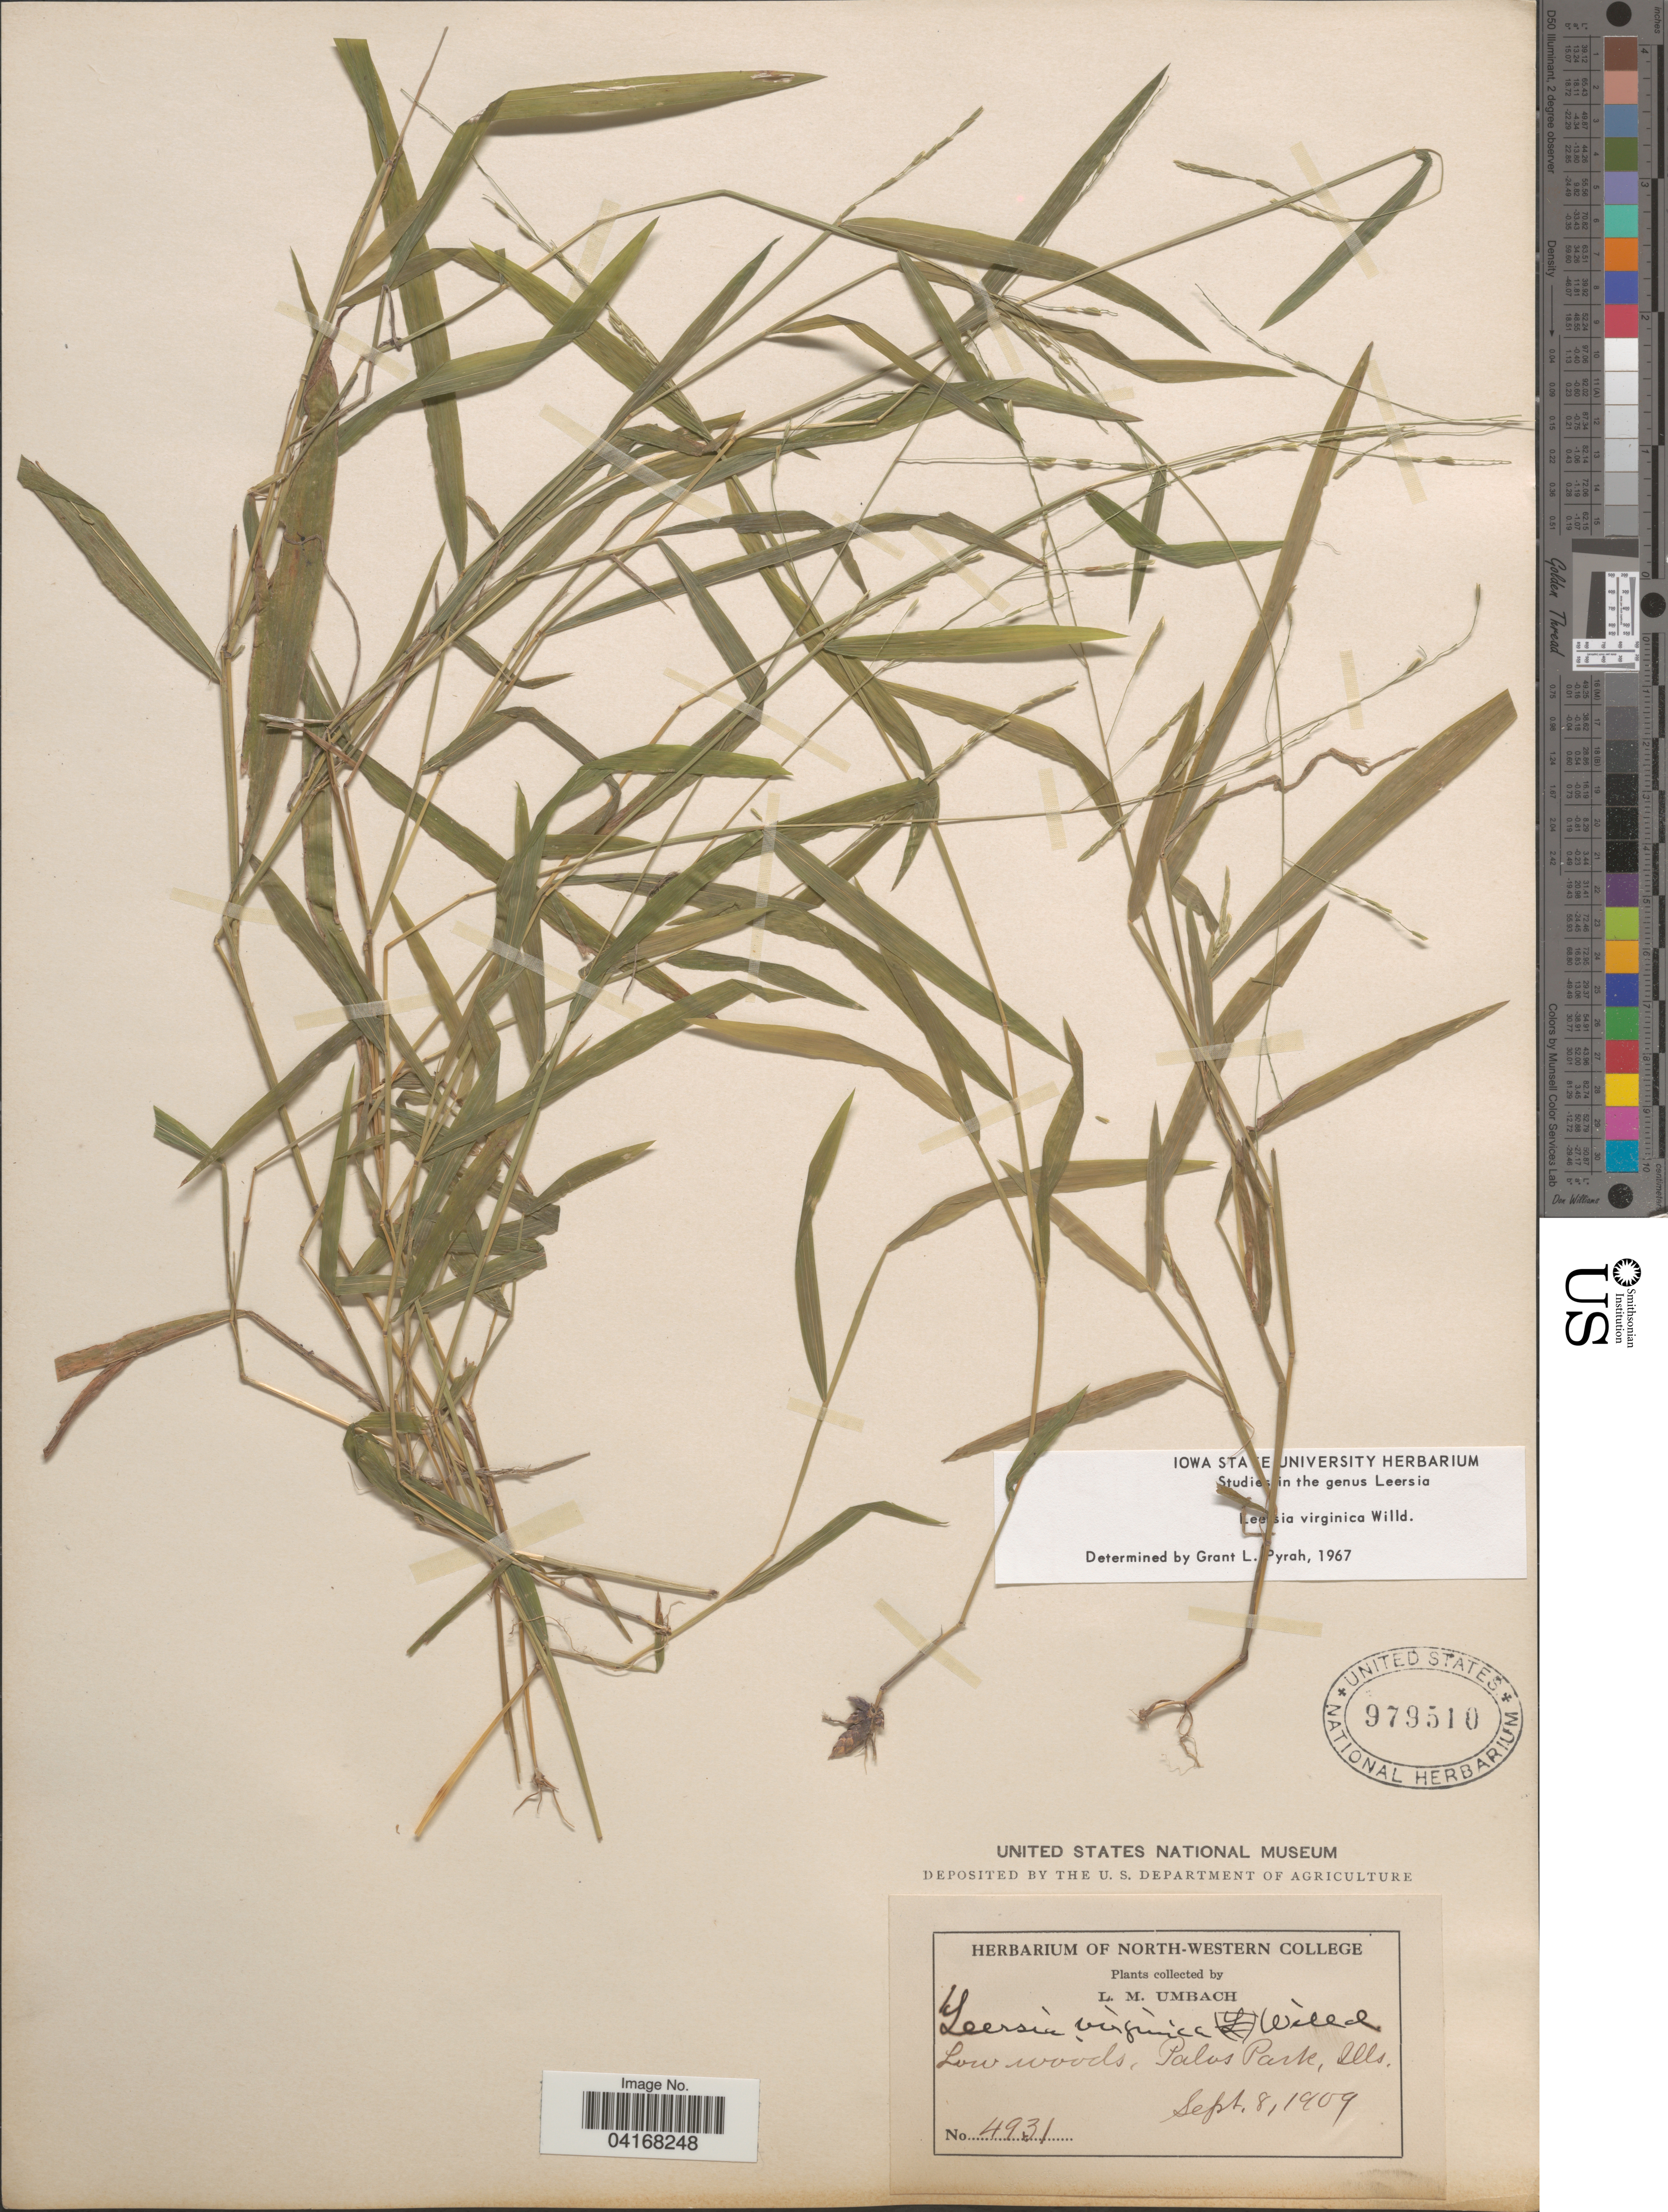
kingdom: Plantae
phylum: Tracheophyta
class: Liliopsida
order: Poales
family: Poaceae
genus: Leersia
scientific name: Leersia virginica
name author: Willd.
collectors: L. M. Umbach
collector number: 4931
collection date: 1909-09-08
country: United States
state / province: Illinois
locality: Low woods, Palos Park.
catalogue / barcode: US 979510